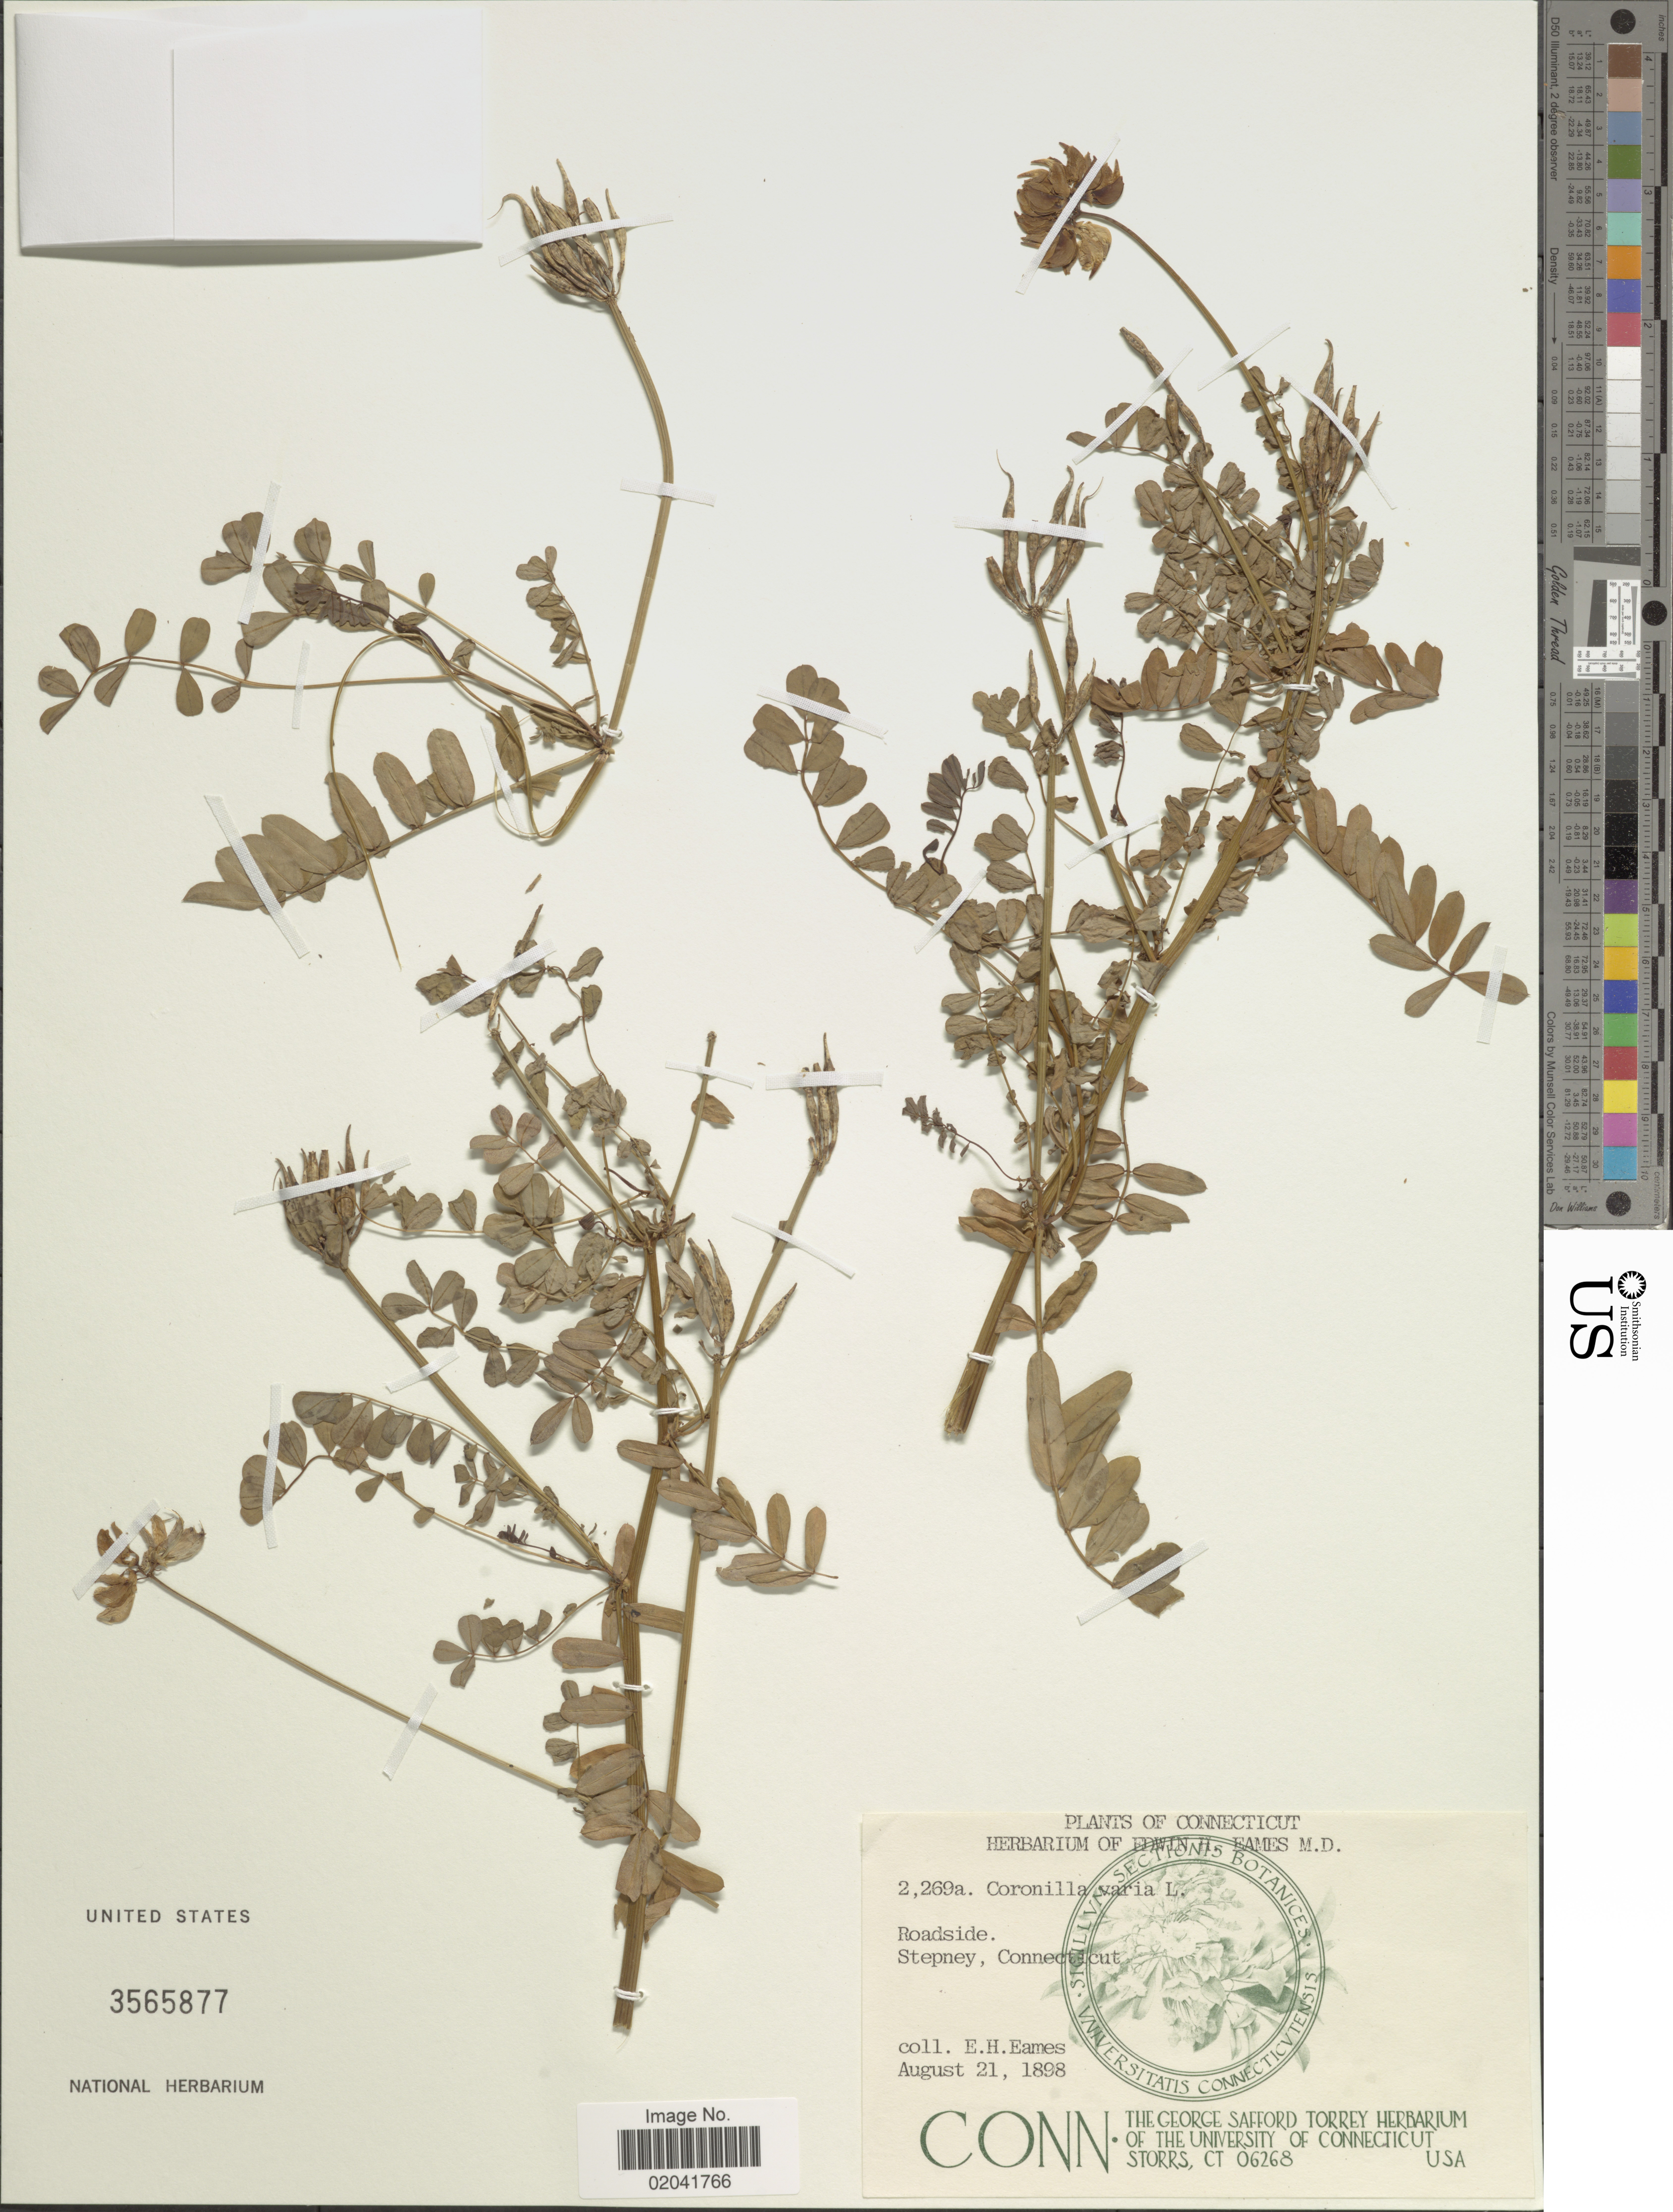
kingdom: Plantae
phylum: Tracheophyta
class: Magnoliopsida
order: Fabales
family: Fabaceae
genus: Coronilla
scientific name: Coronilla varia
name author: L.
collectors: E. H. Eames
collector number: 2269a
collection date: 1898-08-21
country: United States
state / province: Connecticut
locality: Roadside, Stepney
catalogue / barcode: US 3565877